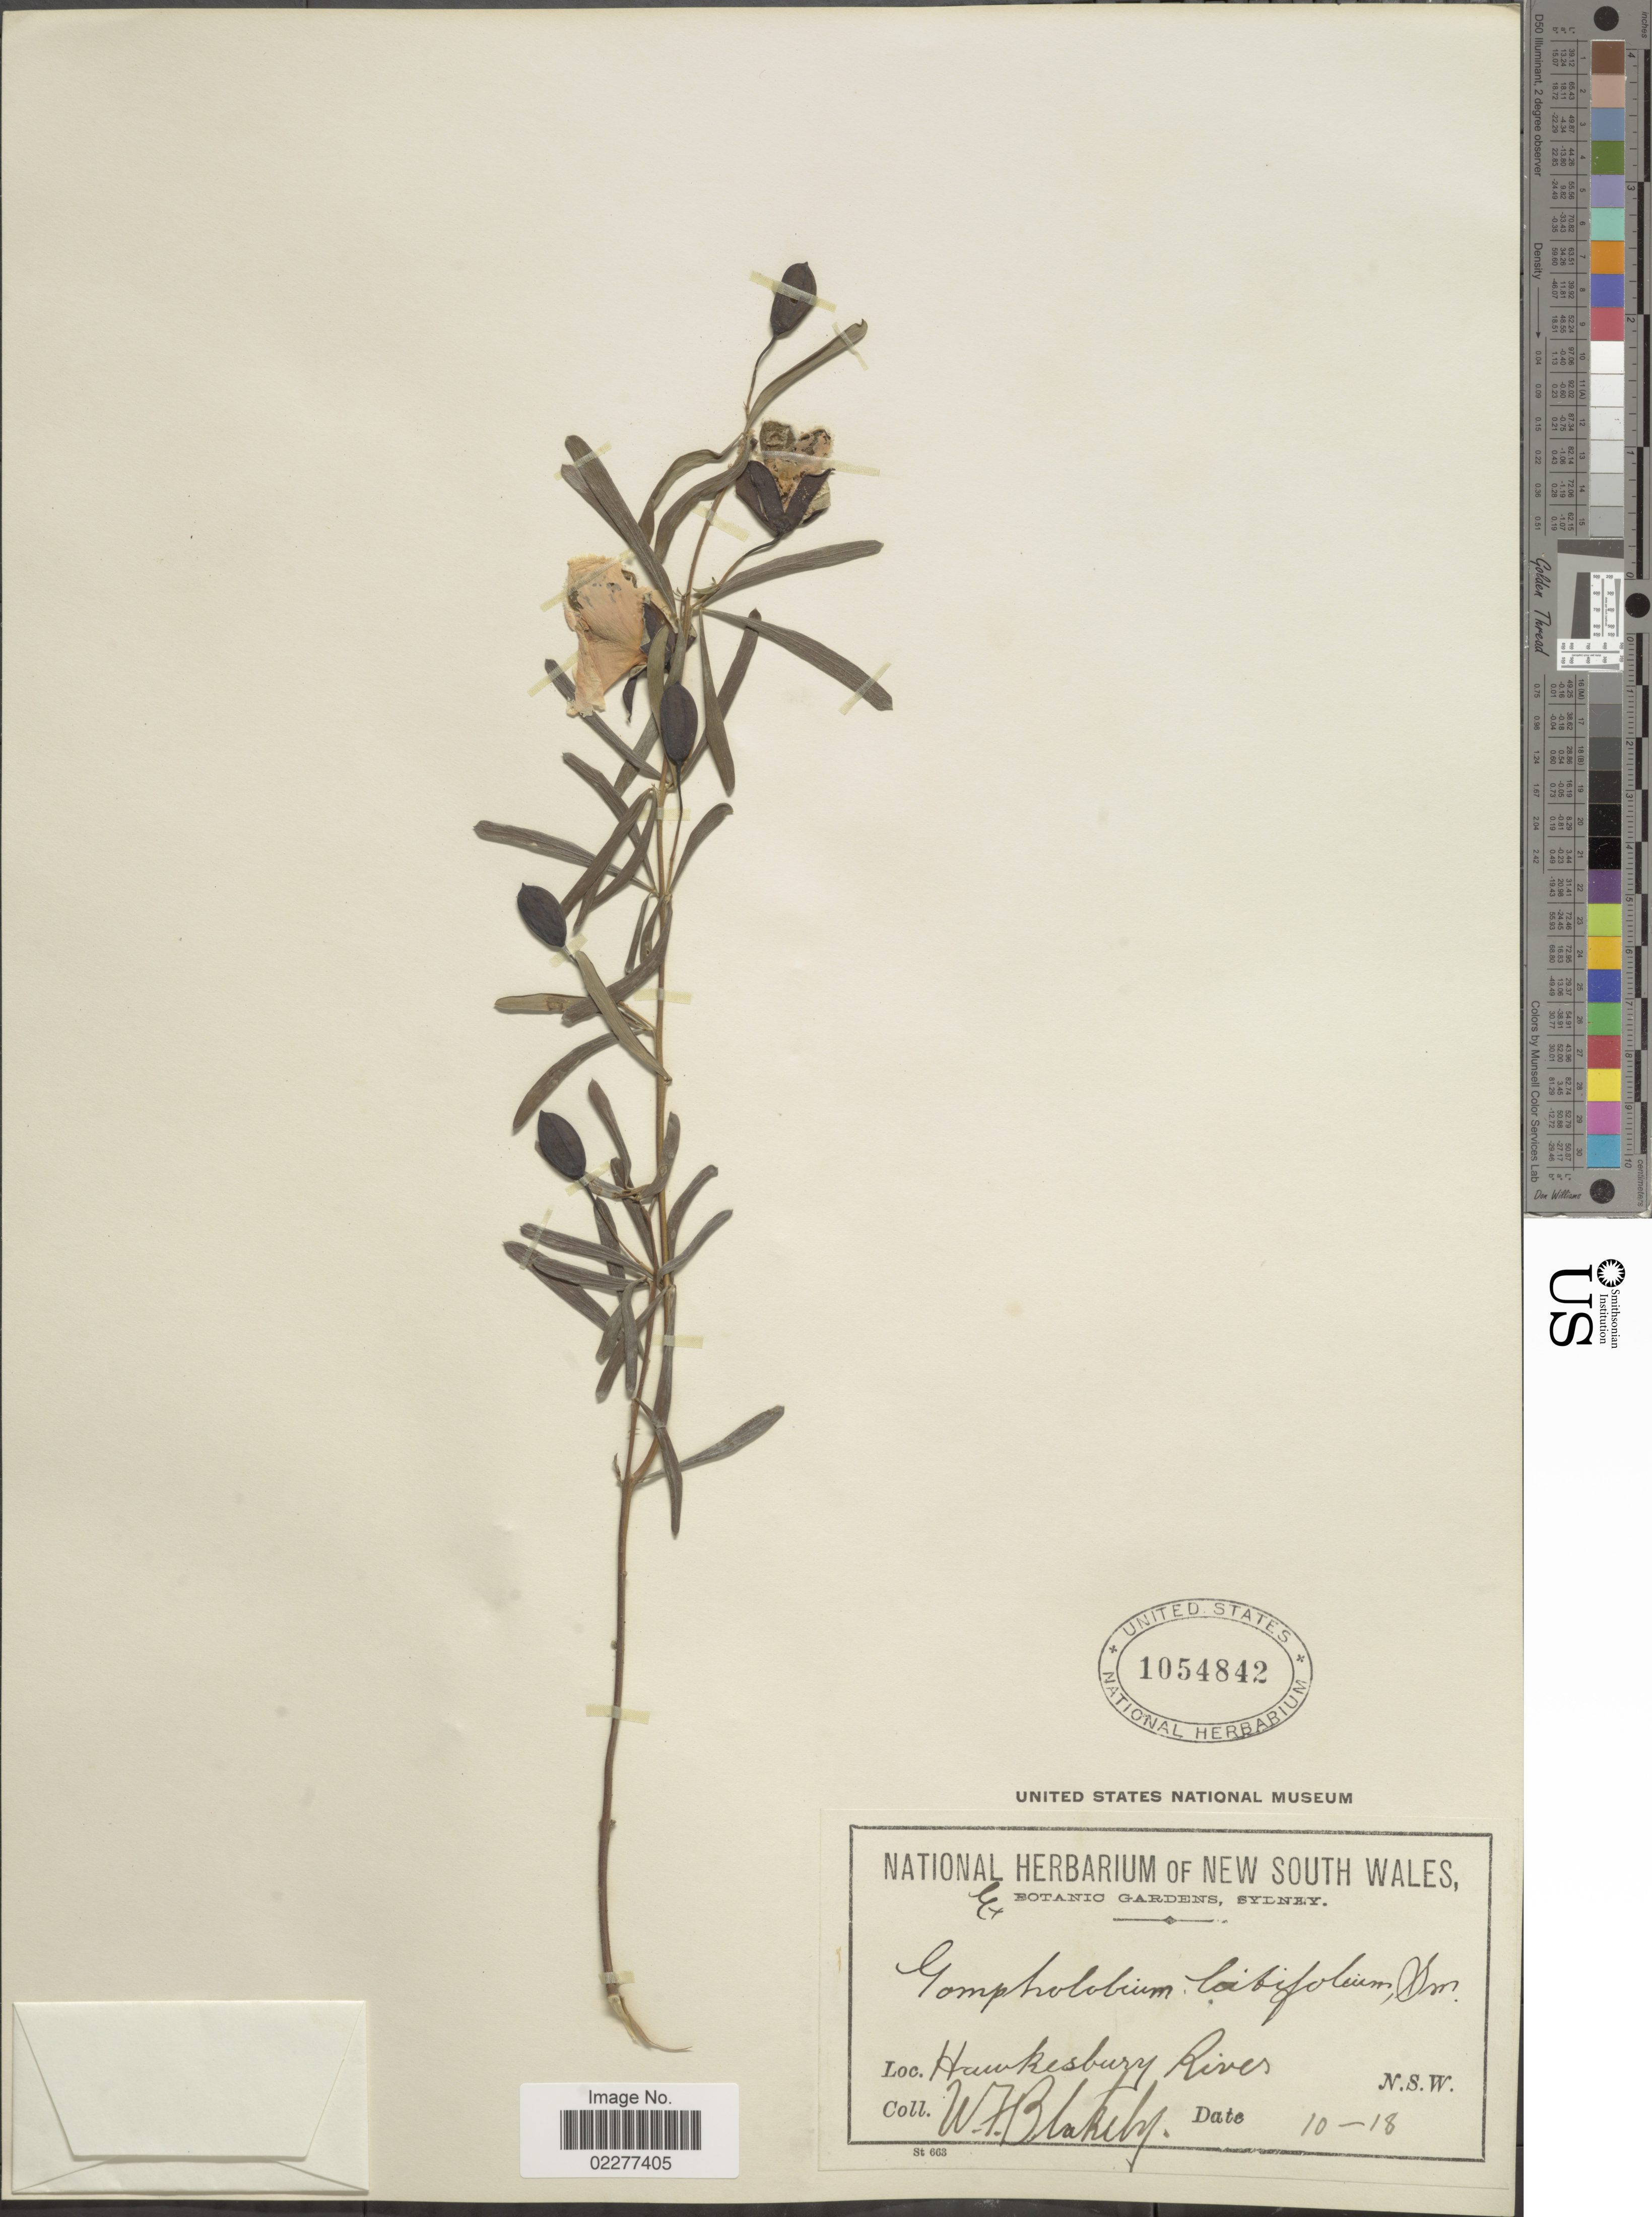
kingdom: Plantae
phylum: Tracheophyta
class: Magnoliopsida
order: Fabales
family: Fabaceae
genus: Gompholobium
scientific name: Gompholobium latifolium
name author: Sm.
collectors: W. Blakely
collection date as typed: Transcribed d/m/y: /10/18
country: Australia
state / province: New South Wales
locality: Hawkesbury River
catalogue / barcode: US 1054842